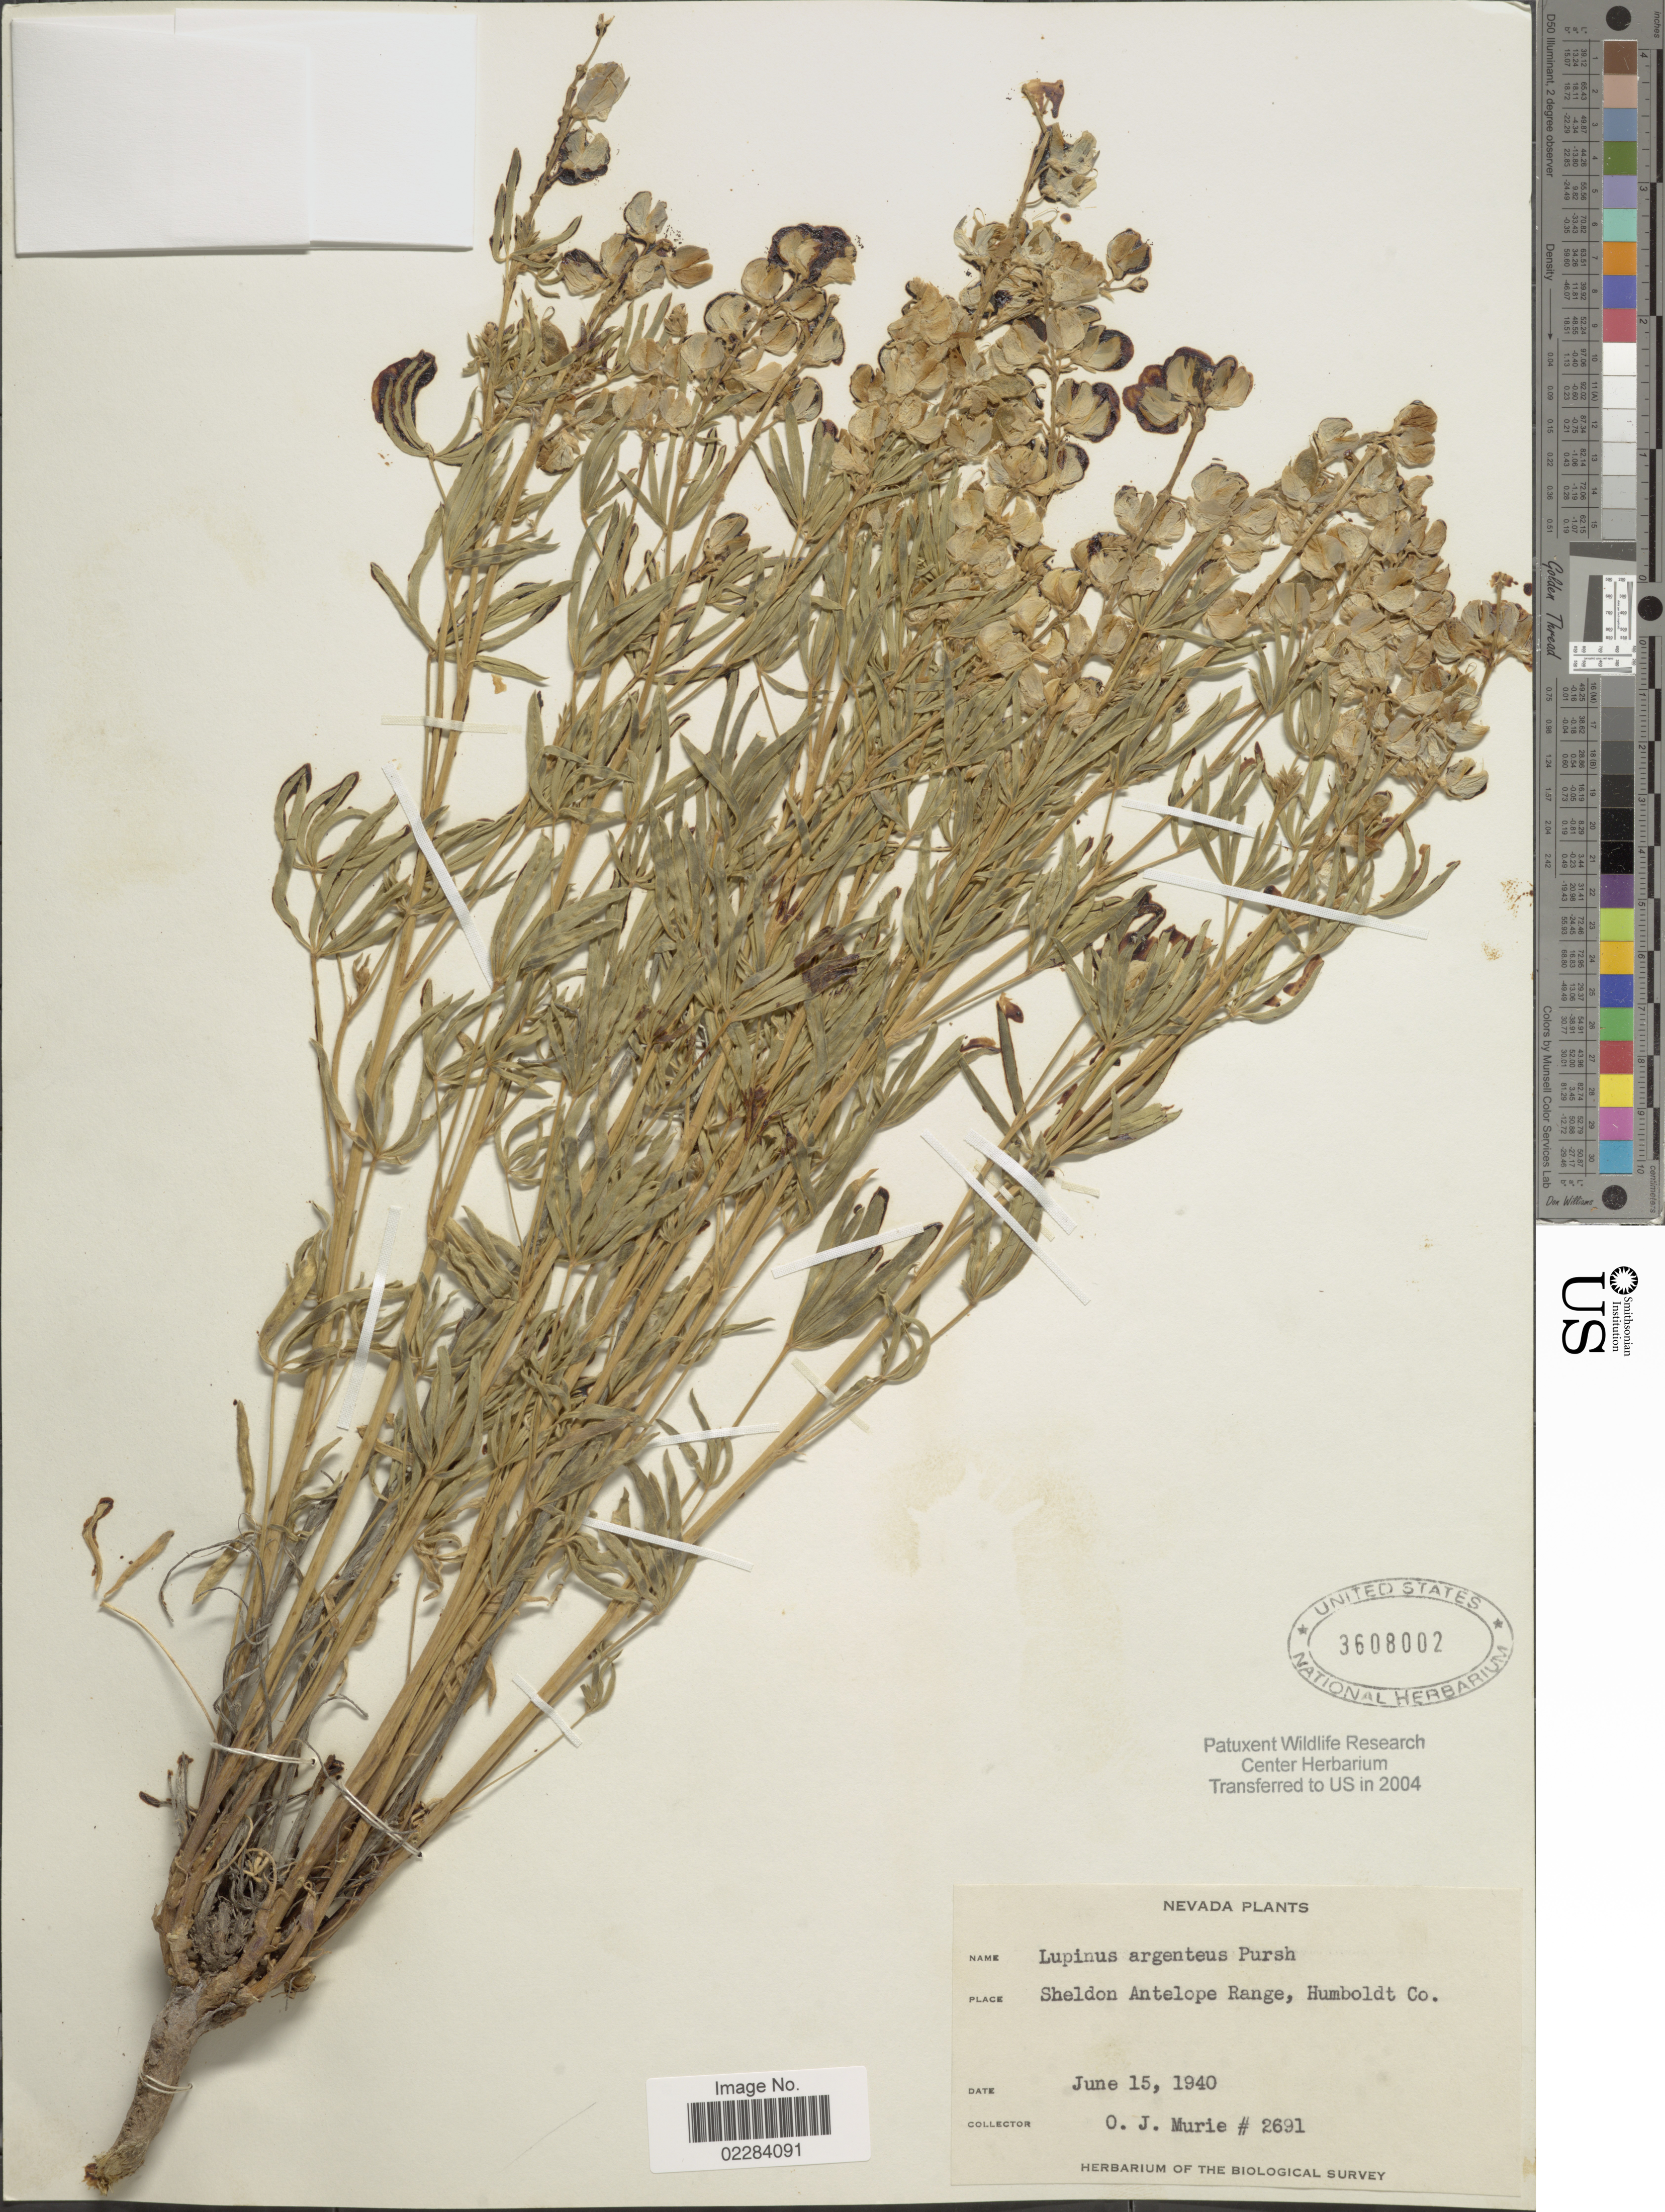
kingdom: Plantae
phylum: Tracheophyta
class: Magnoliopsida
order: Fabales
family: Fabaceae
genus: Lupinus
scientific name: Lupinus argenteus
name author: Pursh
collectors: O. Murie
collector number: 2691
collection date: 1940-06-15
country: United States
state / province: Nevada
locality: Sheldon Antelope Range, Humboldt Co.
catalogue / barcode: US 3608022